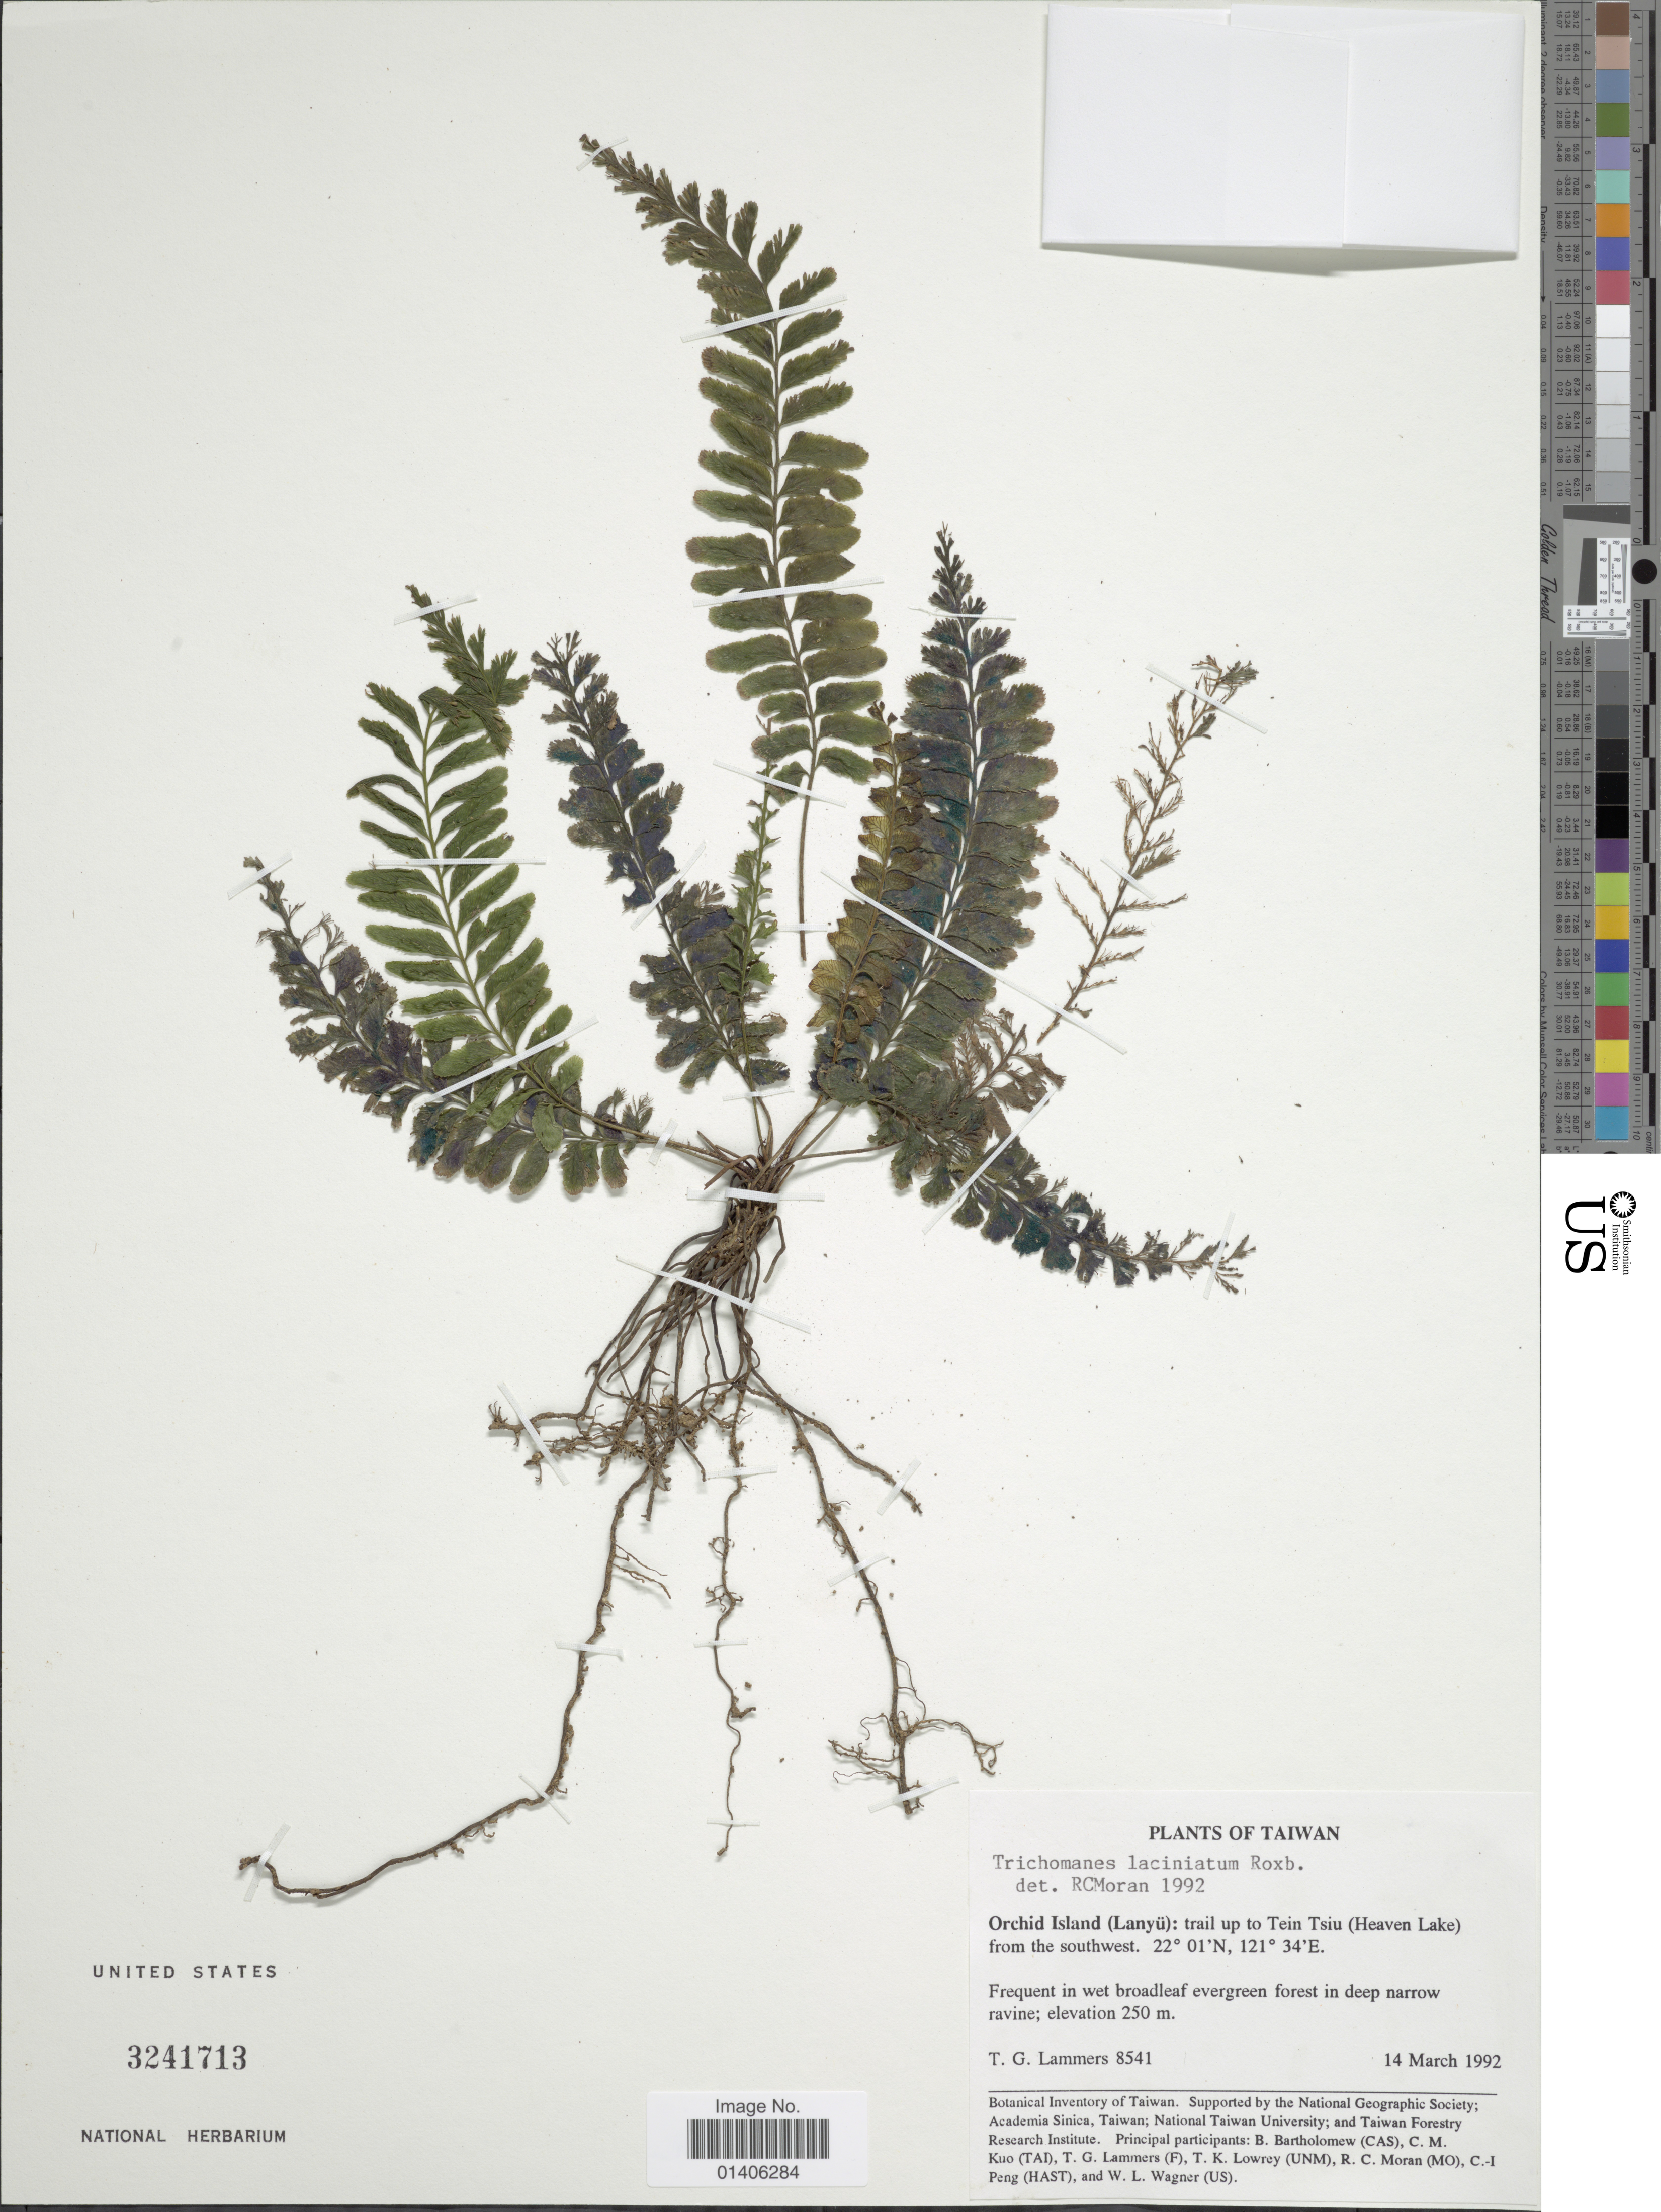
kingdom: Plantae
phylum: Tracheophyta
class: Polypodiopsida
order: Hymenophyllales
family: Hymenophyllaceae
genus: Cephalomanes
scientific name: Cephalomanes laciniatum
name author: (Roxb.) De Vol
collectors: T. Lammers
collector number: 8541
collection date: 1992-03-14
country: Taiwan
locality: Orchid Island (Lanyü); trail up to Tein Tsiu (Heaven Lake) from the southwest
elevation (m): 250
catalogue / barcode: US 3241713